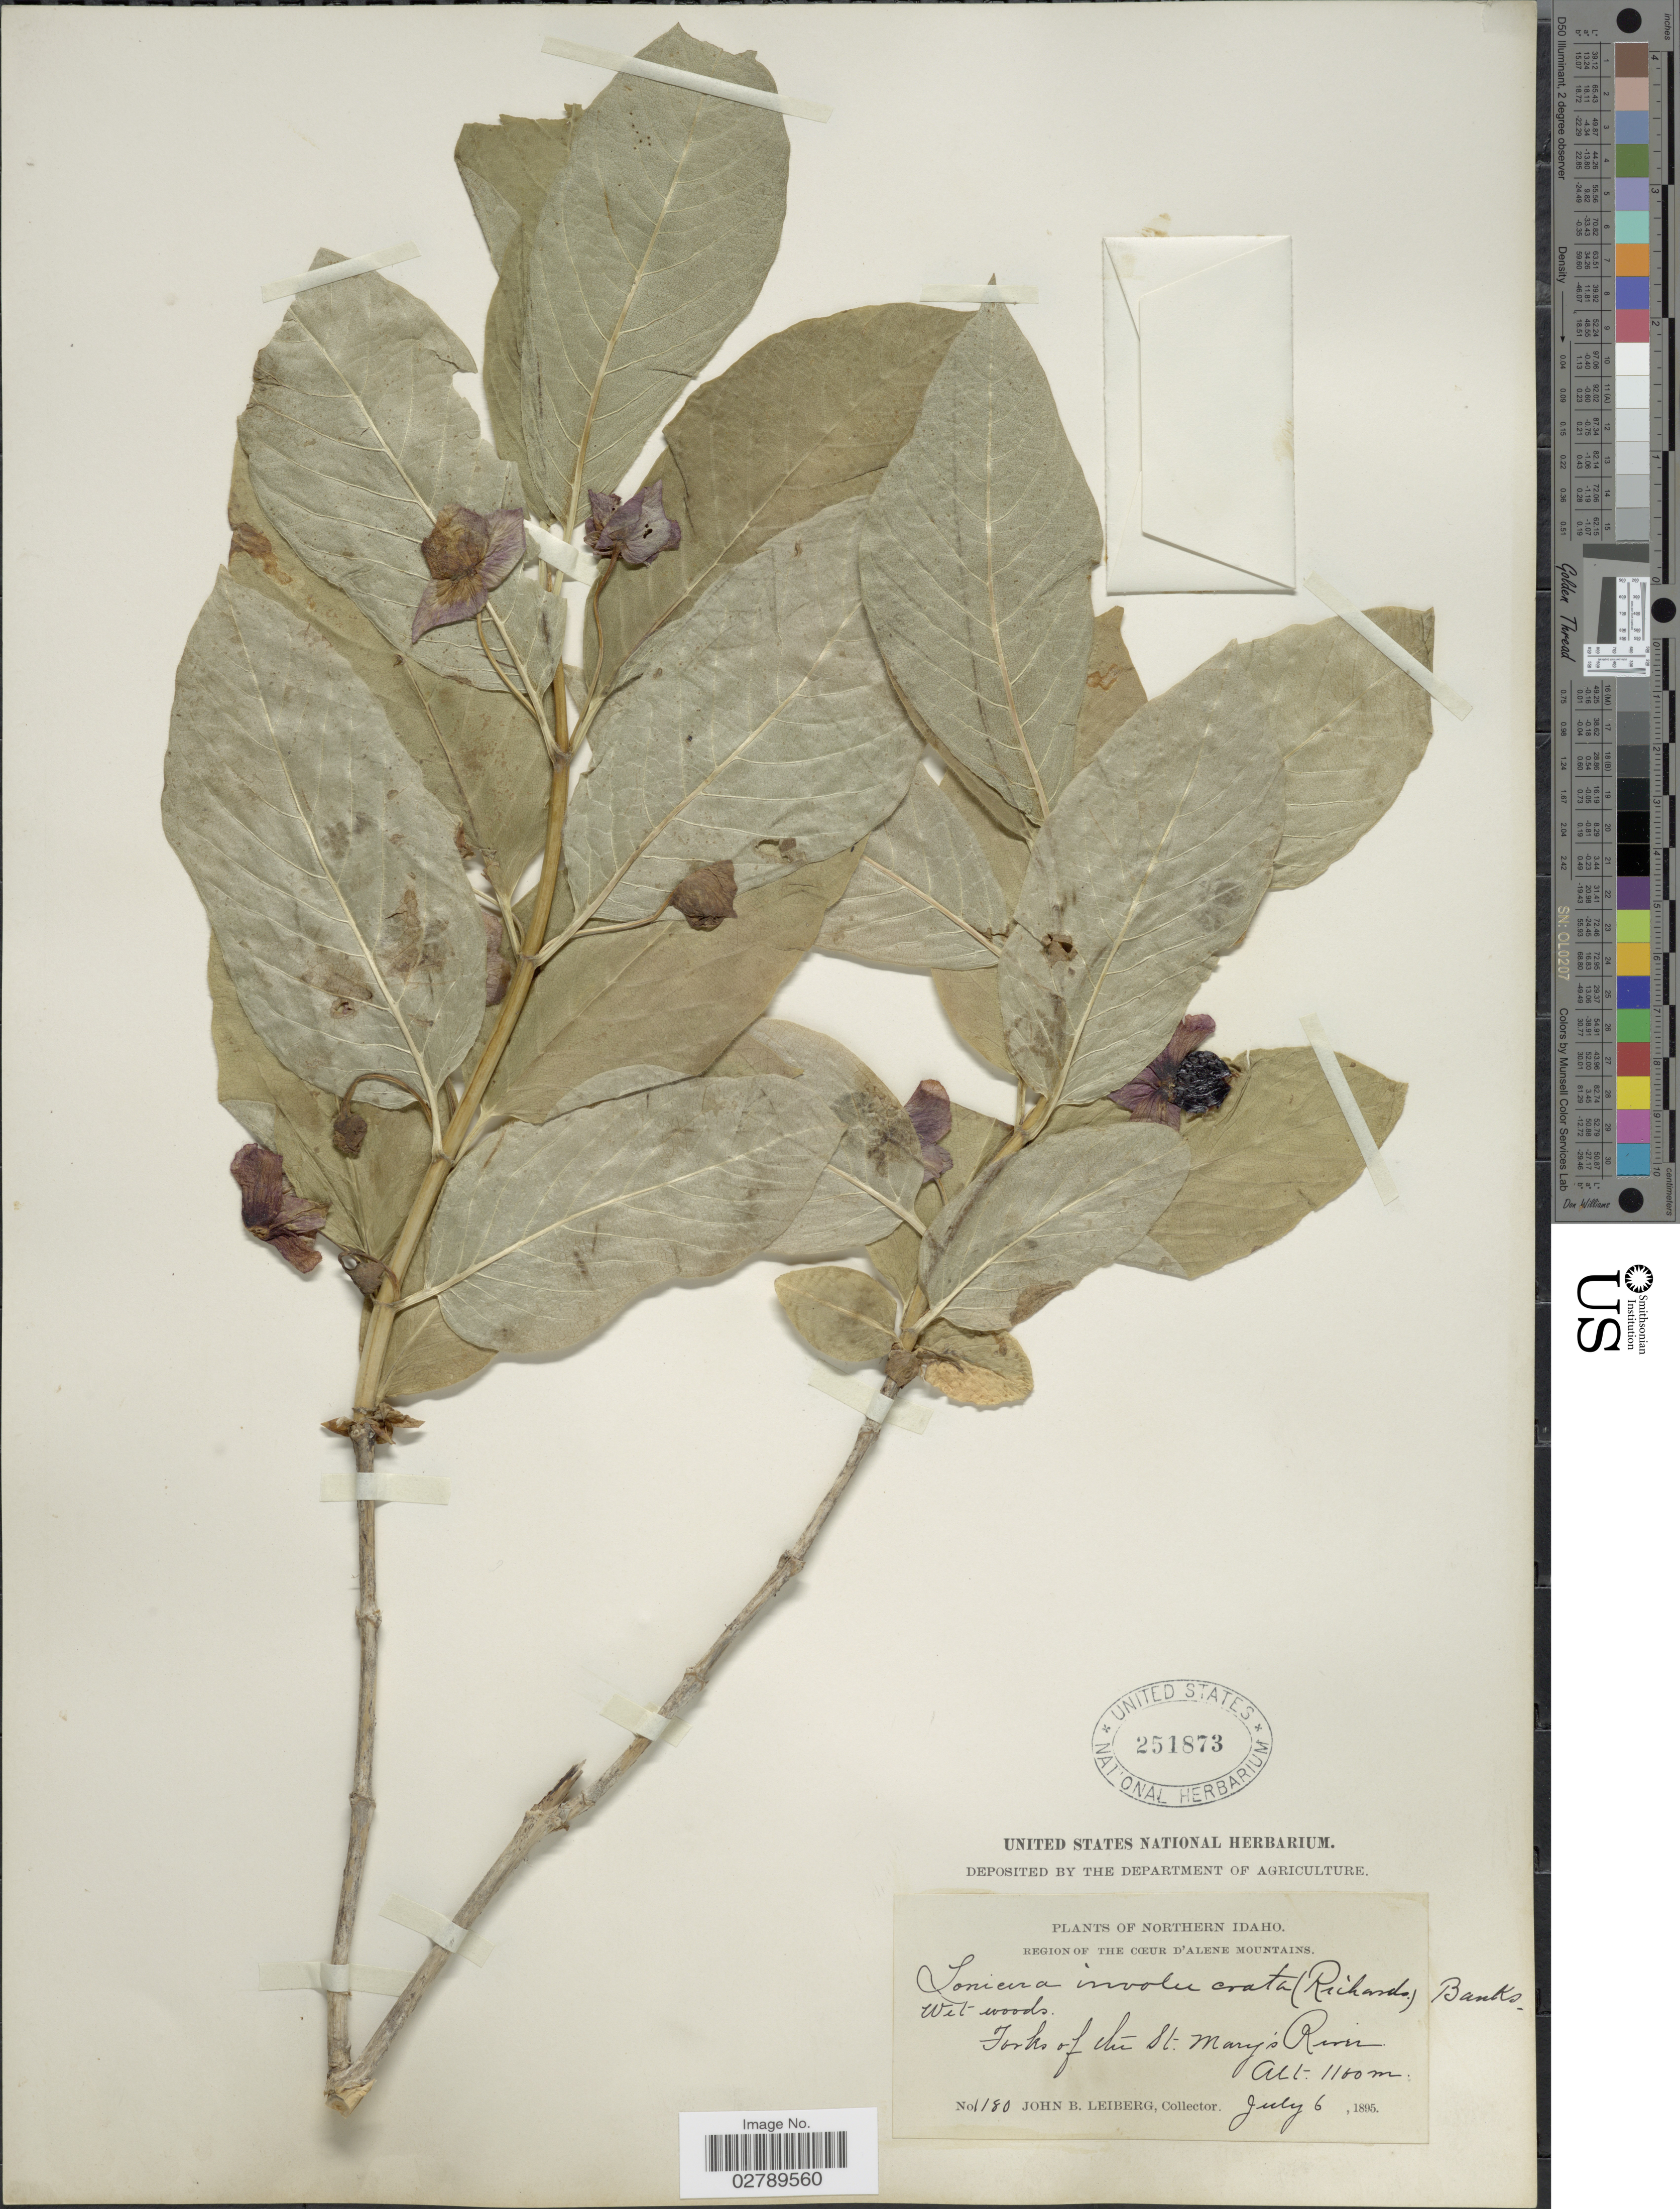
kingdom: Plantae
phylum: Tracheophyta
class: Magnoliopsida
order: Dipsacales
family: Caprifoliaceae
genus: Lonicera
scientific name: Lonicera involucrata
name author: (Richardson) Banks ex Spreng.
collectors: J. B. Leiberg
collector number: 1180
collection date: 1895-07-06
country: United States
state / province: Idaho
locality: Northern Idaho. Region of the Coeur d'Alene Mountains. Forks of the St. Mary's River.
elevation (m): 1100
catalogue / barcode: US 251873